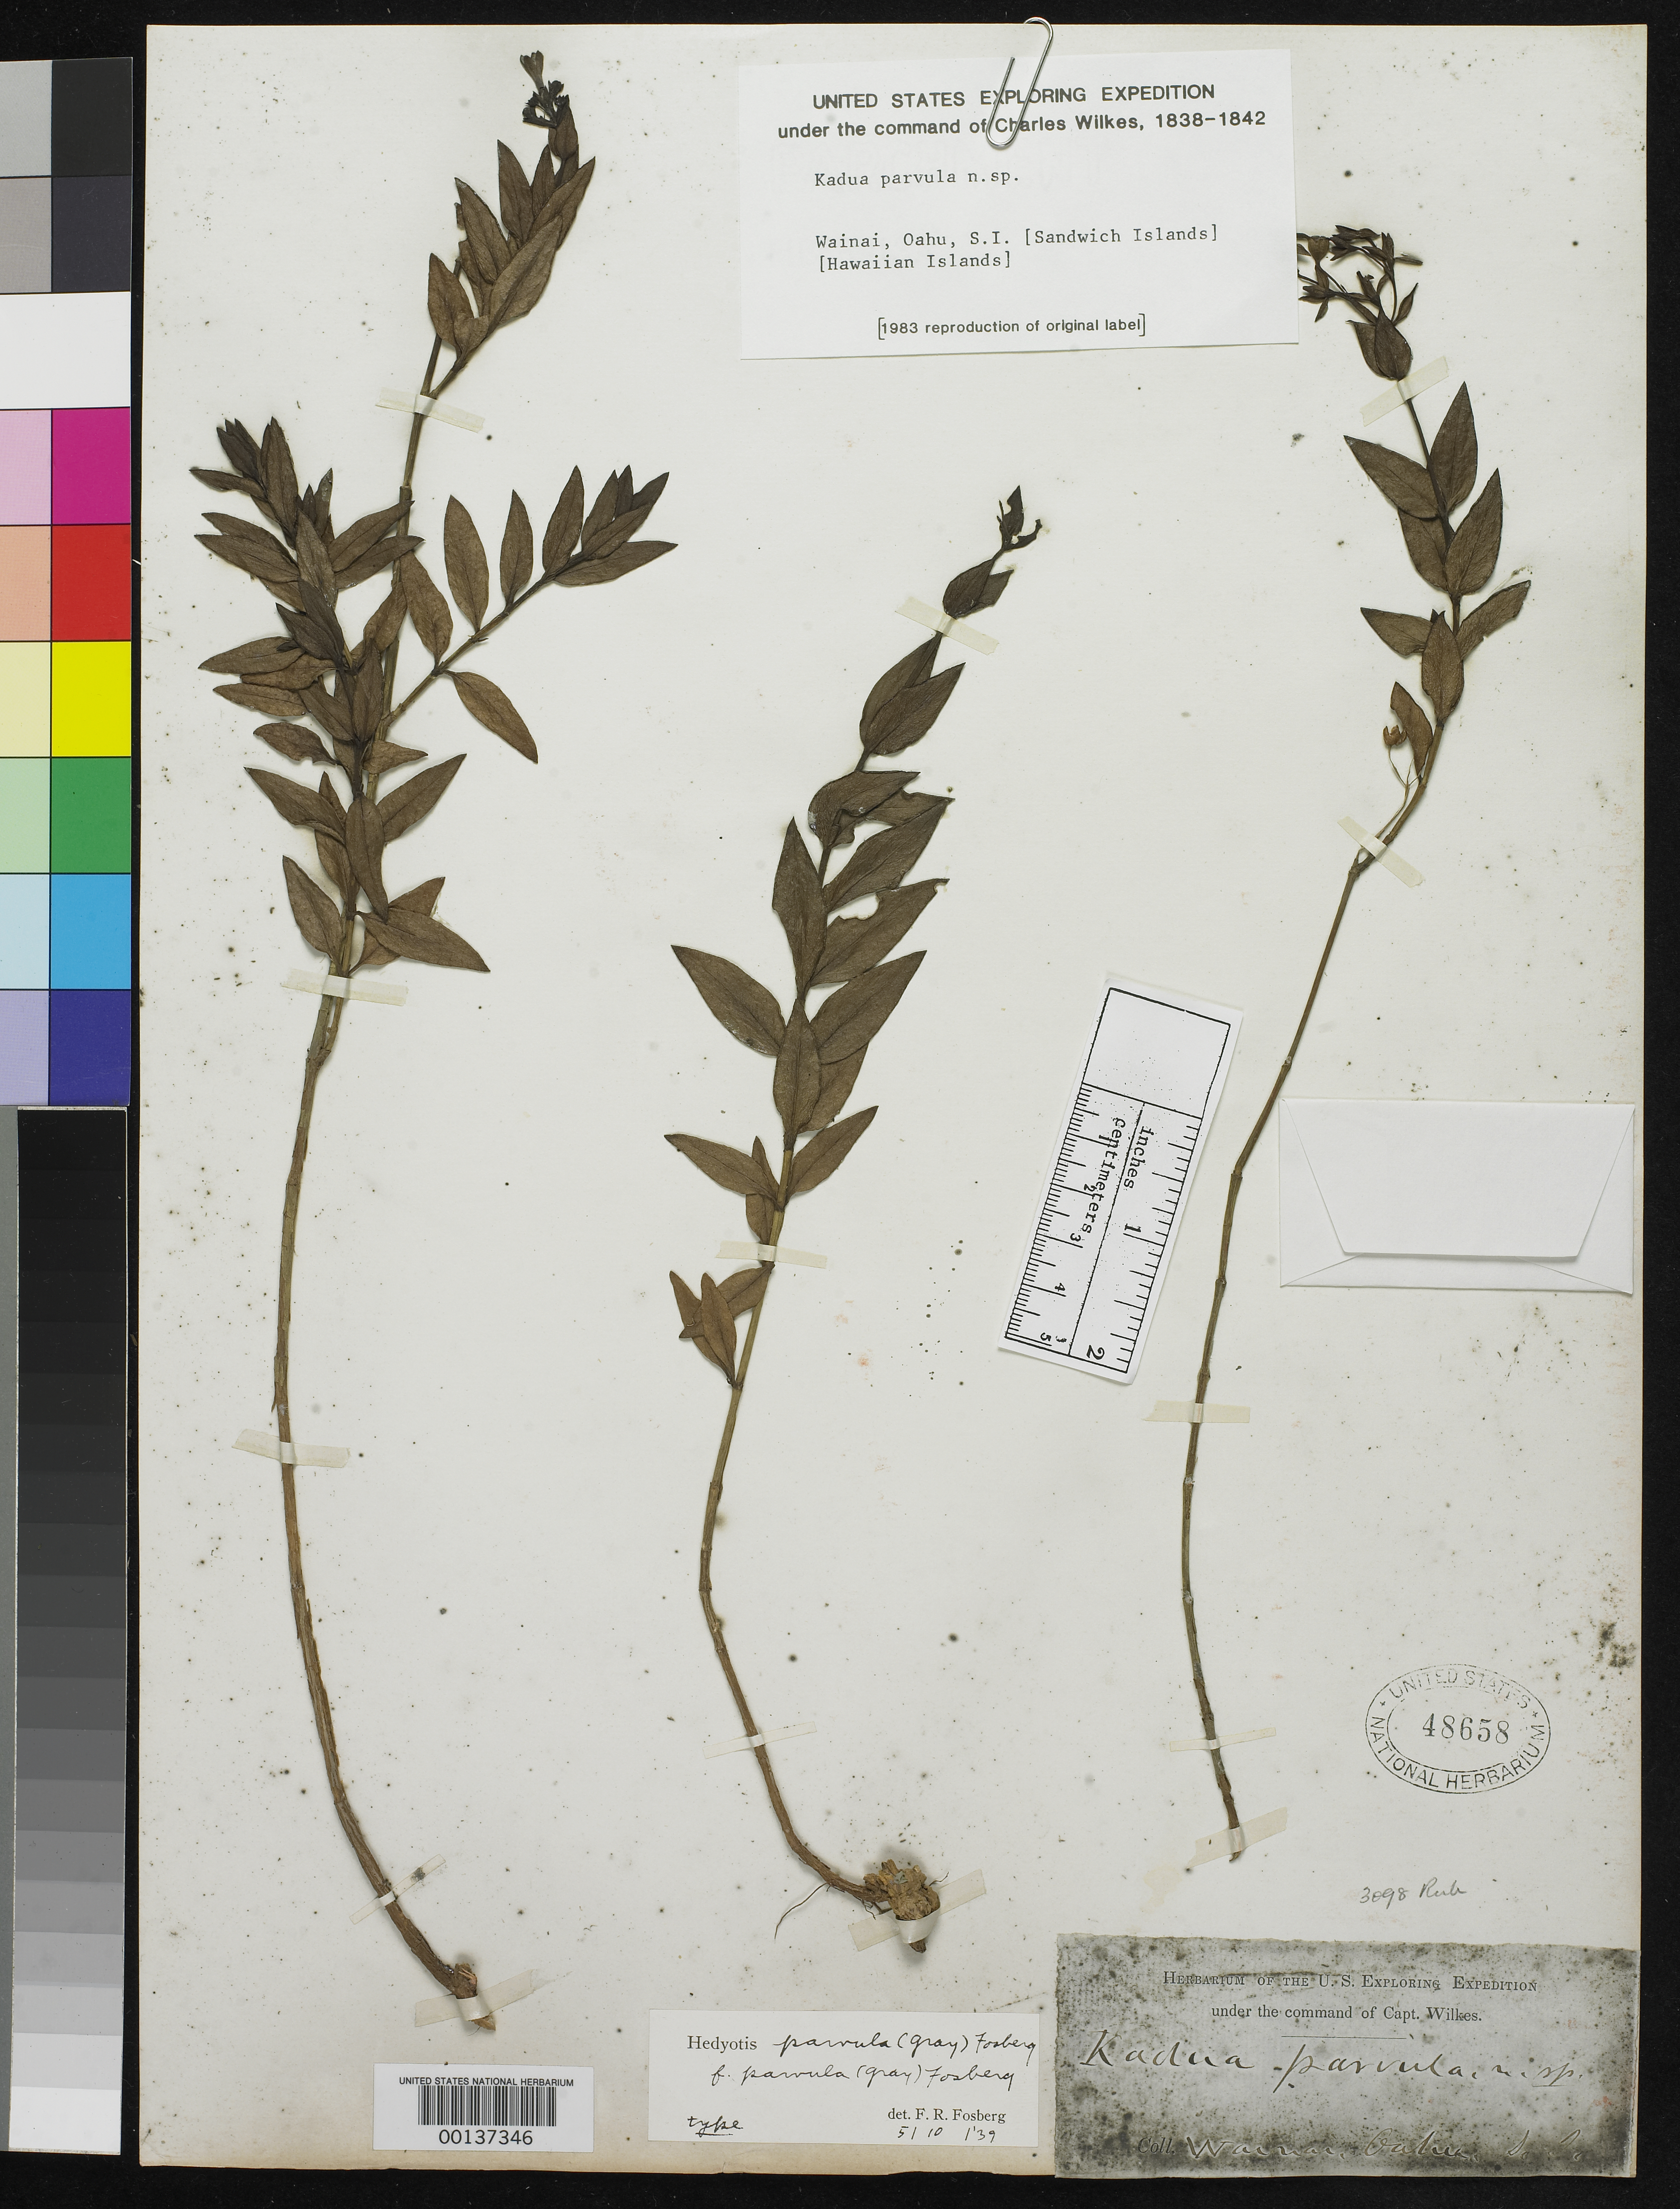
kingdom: Plantae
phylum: Tracheophyta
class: Magnoliopsida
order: Gentianales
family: Rubiaceae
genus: Kadua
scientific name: Kadua parvula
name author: A. Gray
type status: Type Collection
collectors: Wilkes Explor. Exped.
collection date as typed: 1838 to -- --- 1842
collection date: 1838/1842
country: United States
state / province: Hawaii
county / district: Hawaii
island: Hawaii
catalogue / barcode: US 48658